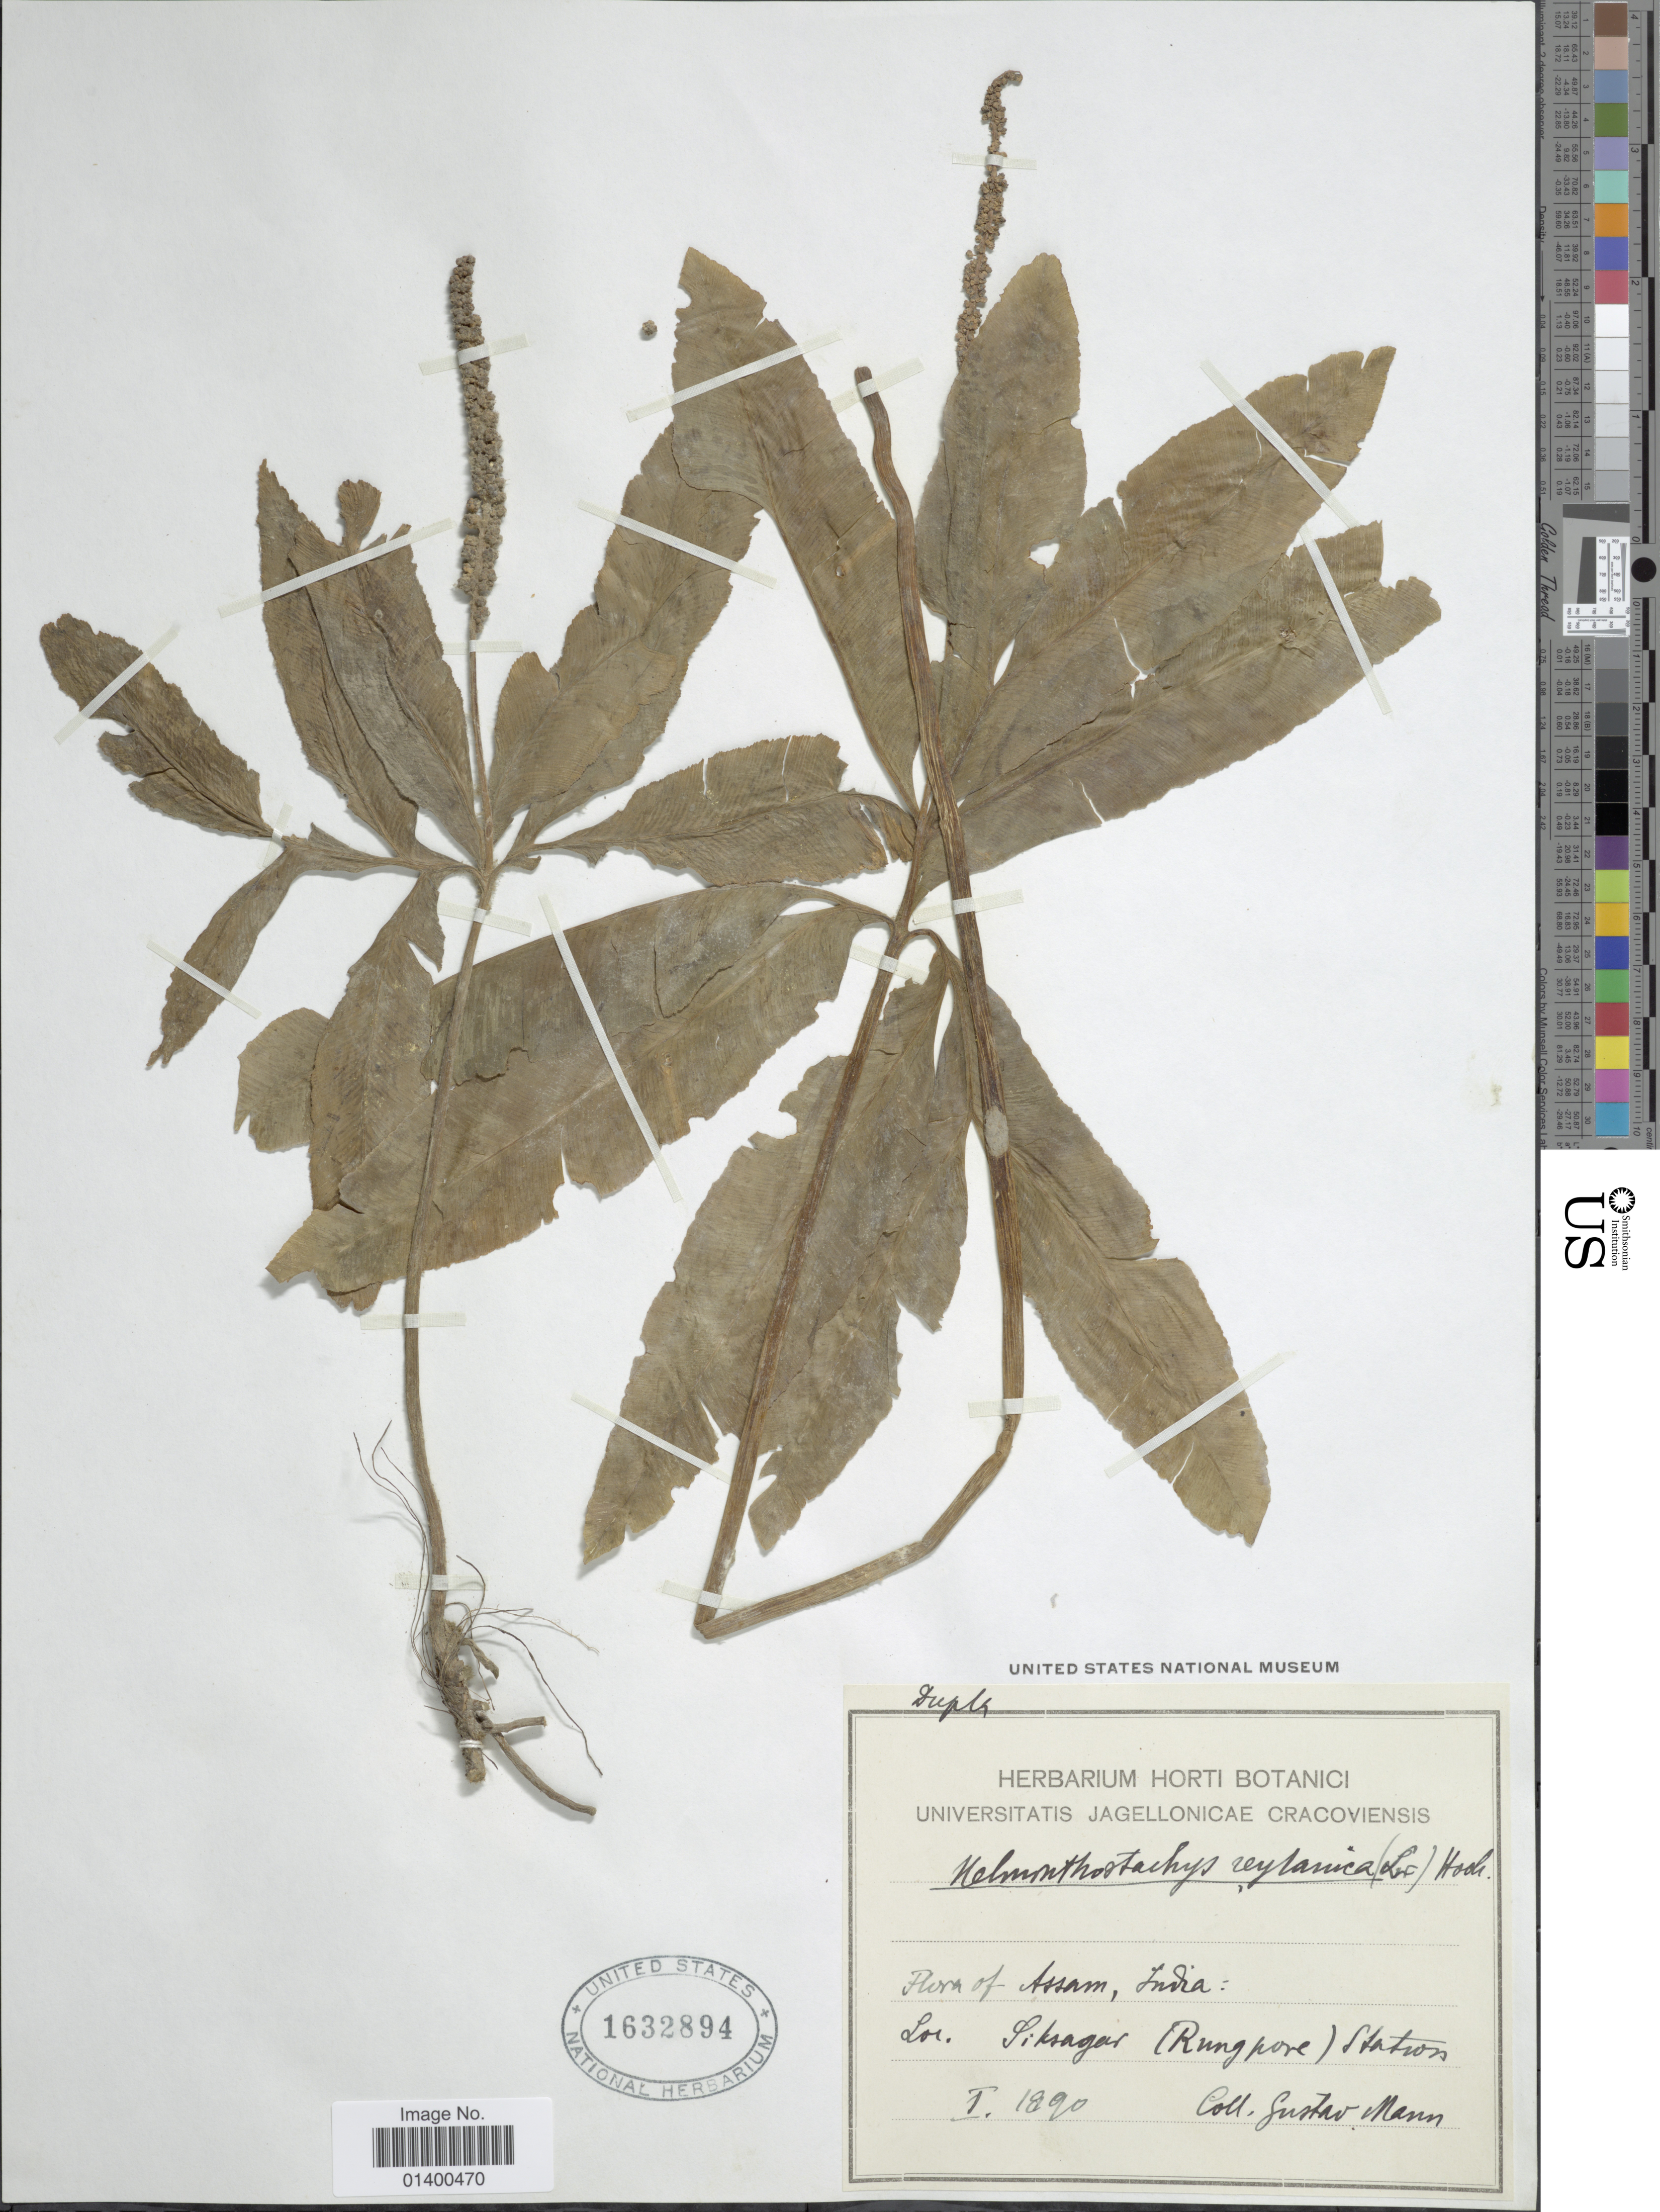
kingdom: Plantae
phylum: Tracheophyta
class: Polypodiopsida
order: Ophioglossales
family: Ophioglossaceae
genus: Helminthostachys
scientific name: Helminthostachys zeylanica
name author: (L.) Hook.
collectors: G. Mann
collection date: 1890-01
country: India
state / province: Assam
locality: Sibsagar (Rungpore) Station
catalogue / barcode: US 1632894